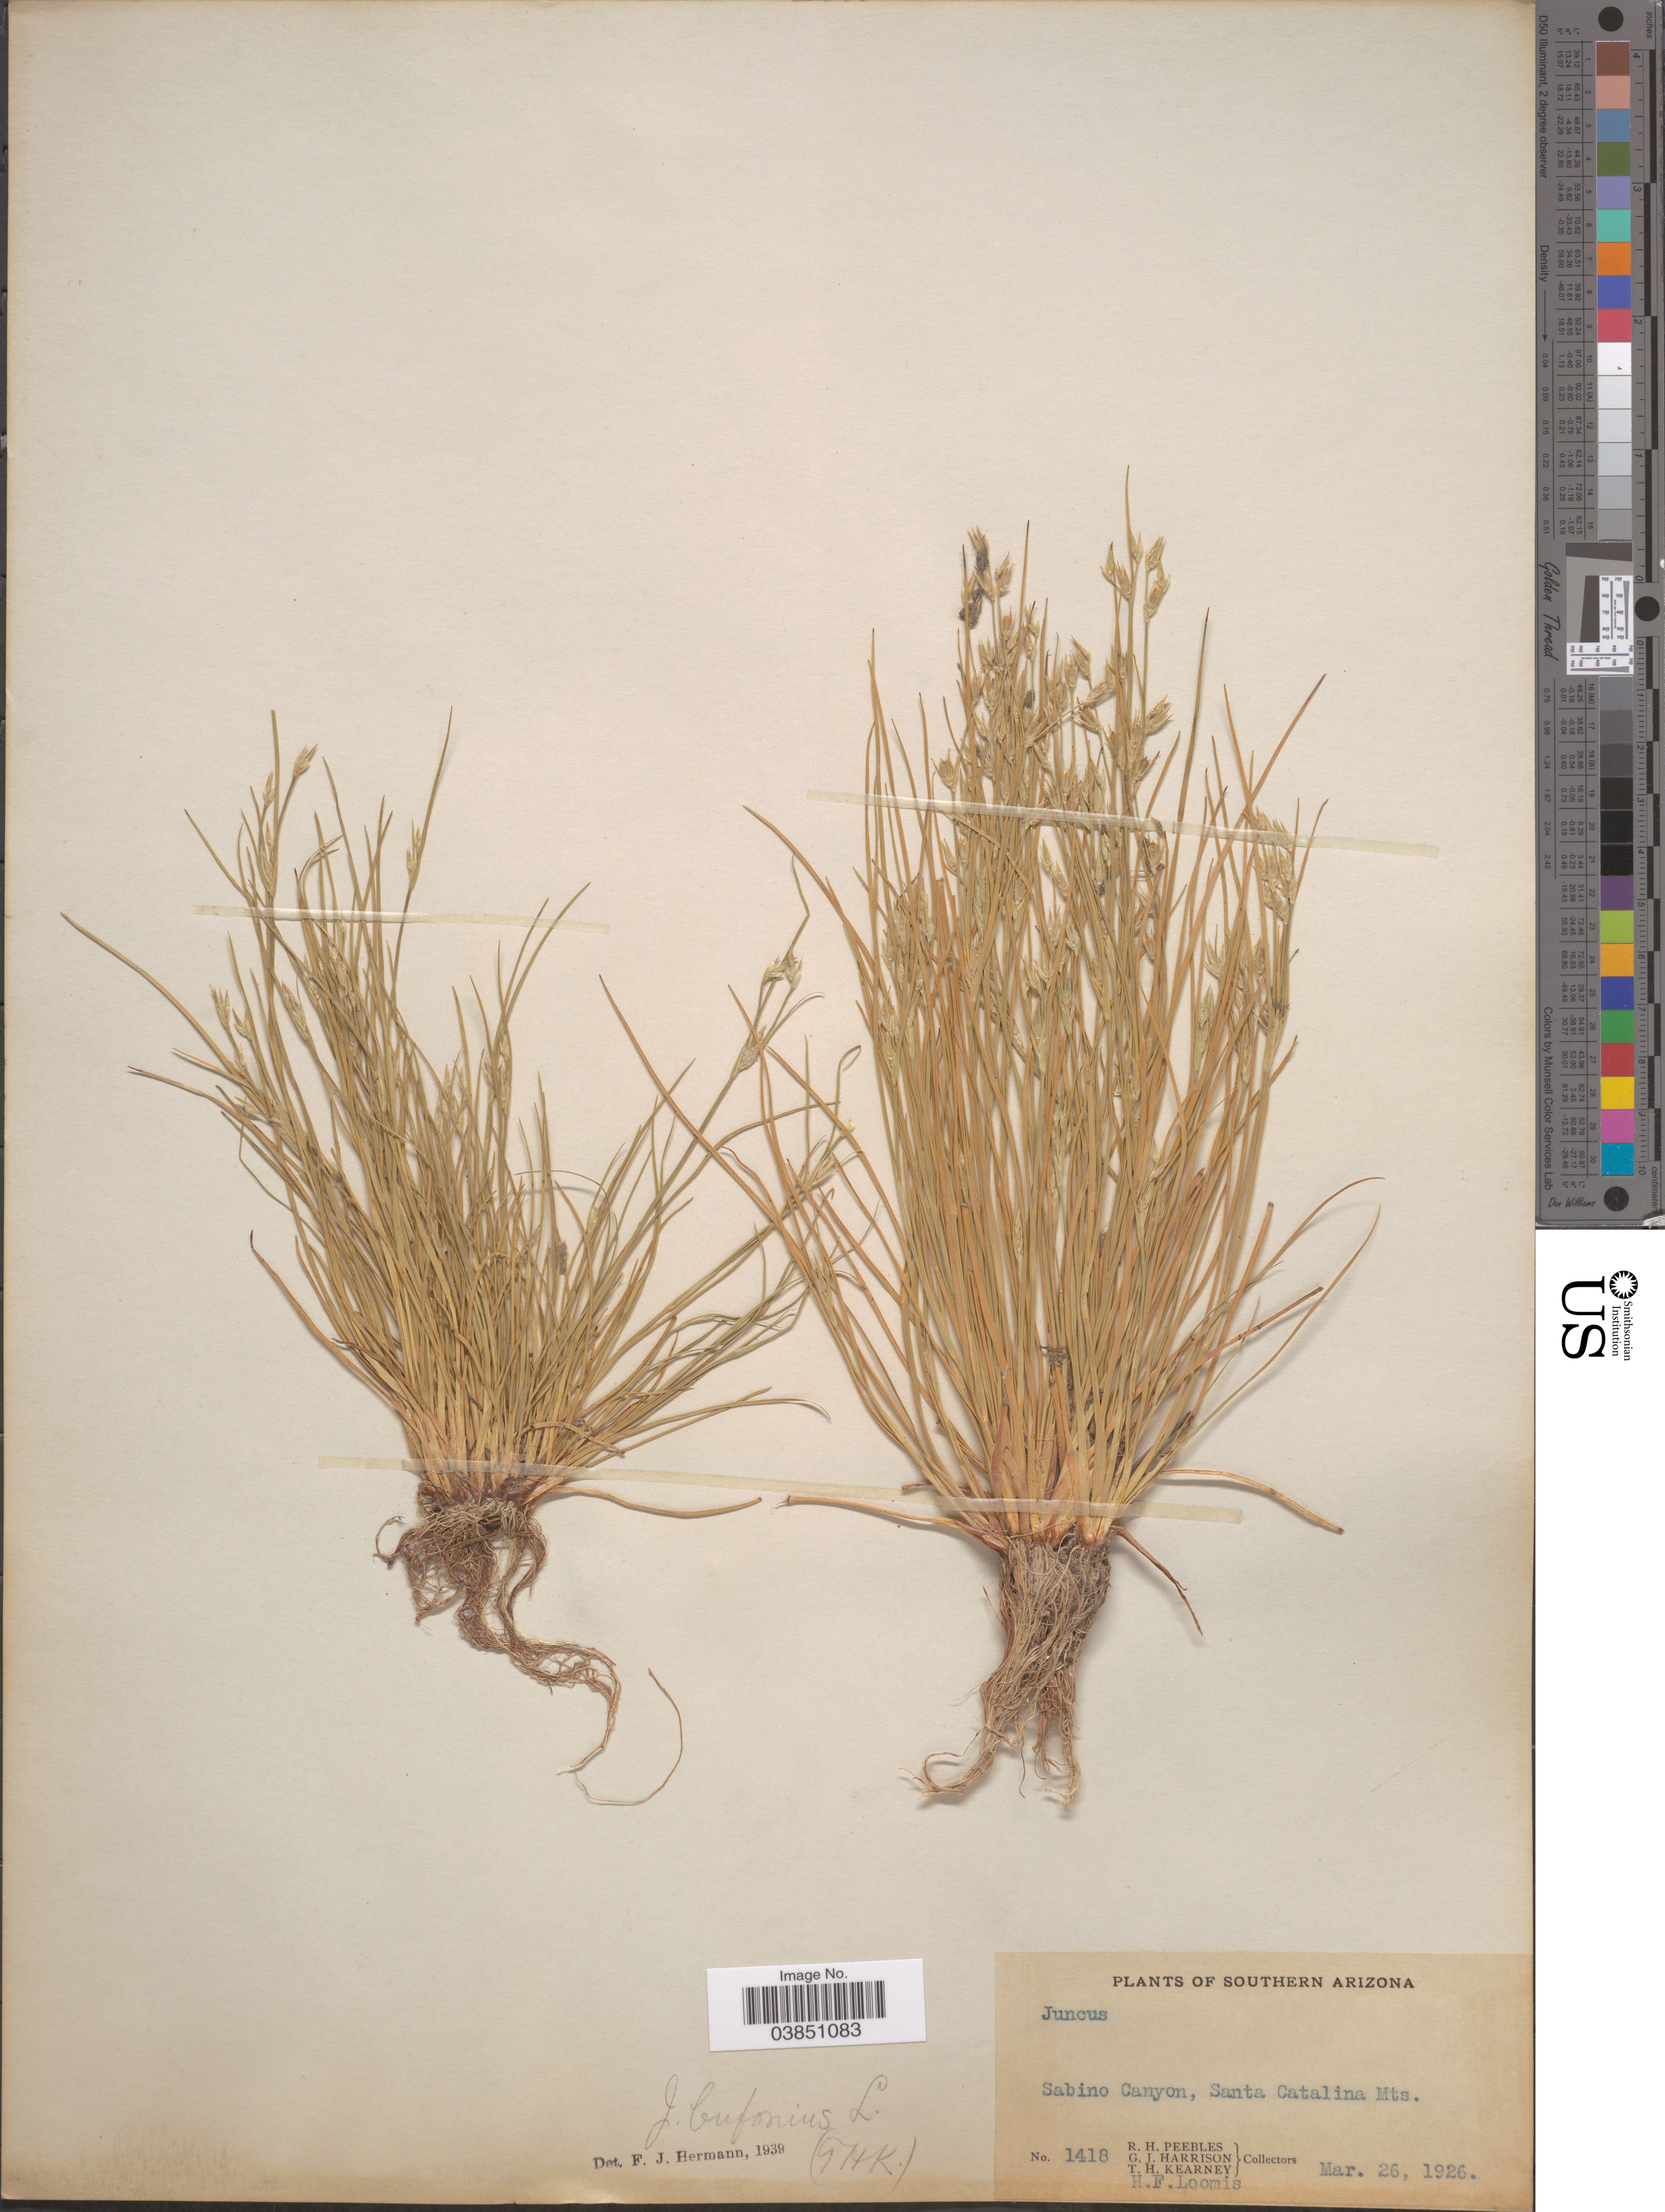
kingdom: Plantae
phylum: Tracheophyta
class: Liliopsida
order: Poales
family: Juncaceae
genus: Juncus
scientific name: Juncus bufonius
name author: L.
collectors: R. H. Peebles, G. J. Harrison, T. H. Kearney & H. F. Loomis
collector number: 1418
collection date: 1926-03-26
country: United States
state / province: Arizona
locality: Southern Arizona. Sabino Canyon, Santa Catalina Mts.